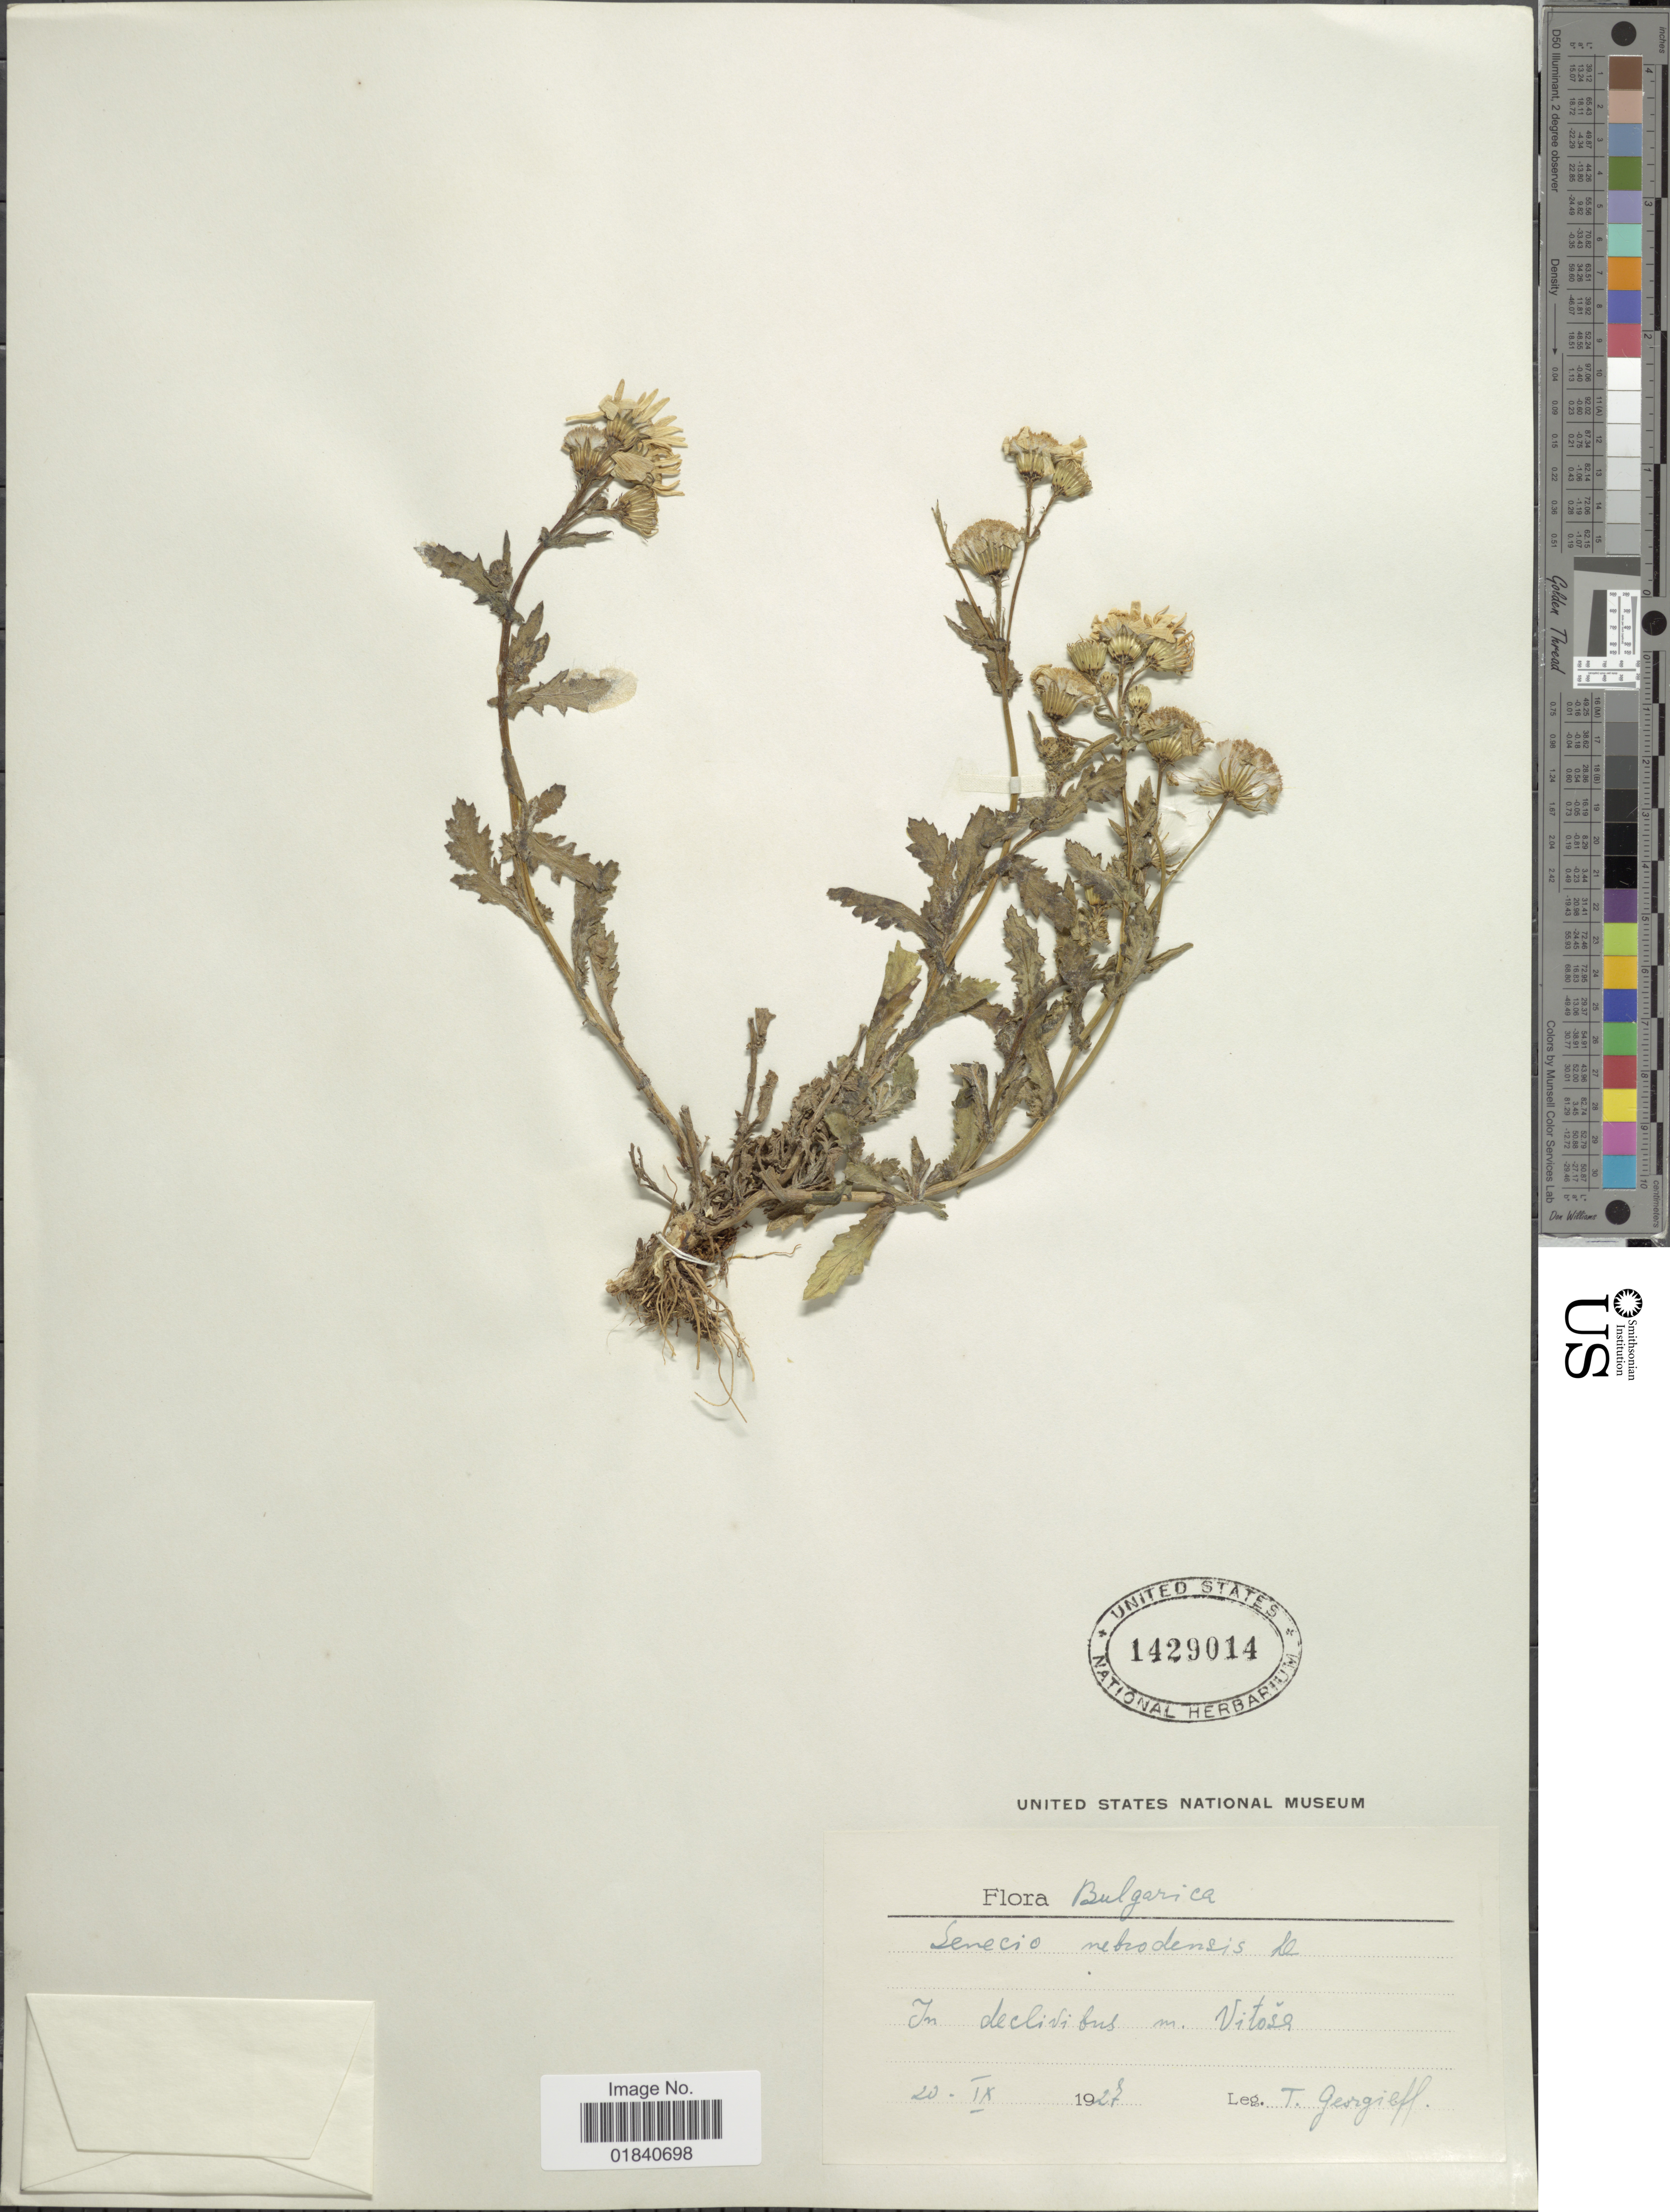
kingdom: Plantae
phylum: Tracheophyta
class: Magnoliopsida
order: Asterales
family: Asteraceae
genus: Senecio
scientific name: Senecio nebrodensis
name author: L.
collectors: T. Georgieff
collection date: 1927-09-20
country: Bulgaria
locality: Vitosa [interpreted]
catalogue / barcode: US 1429014